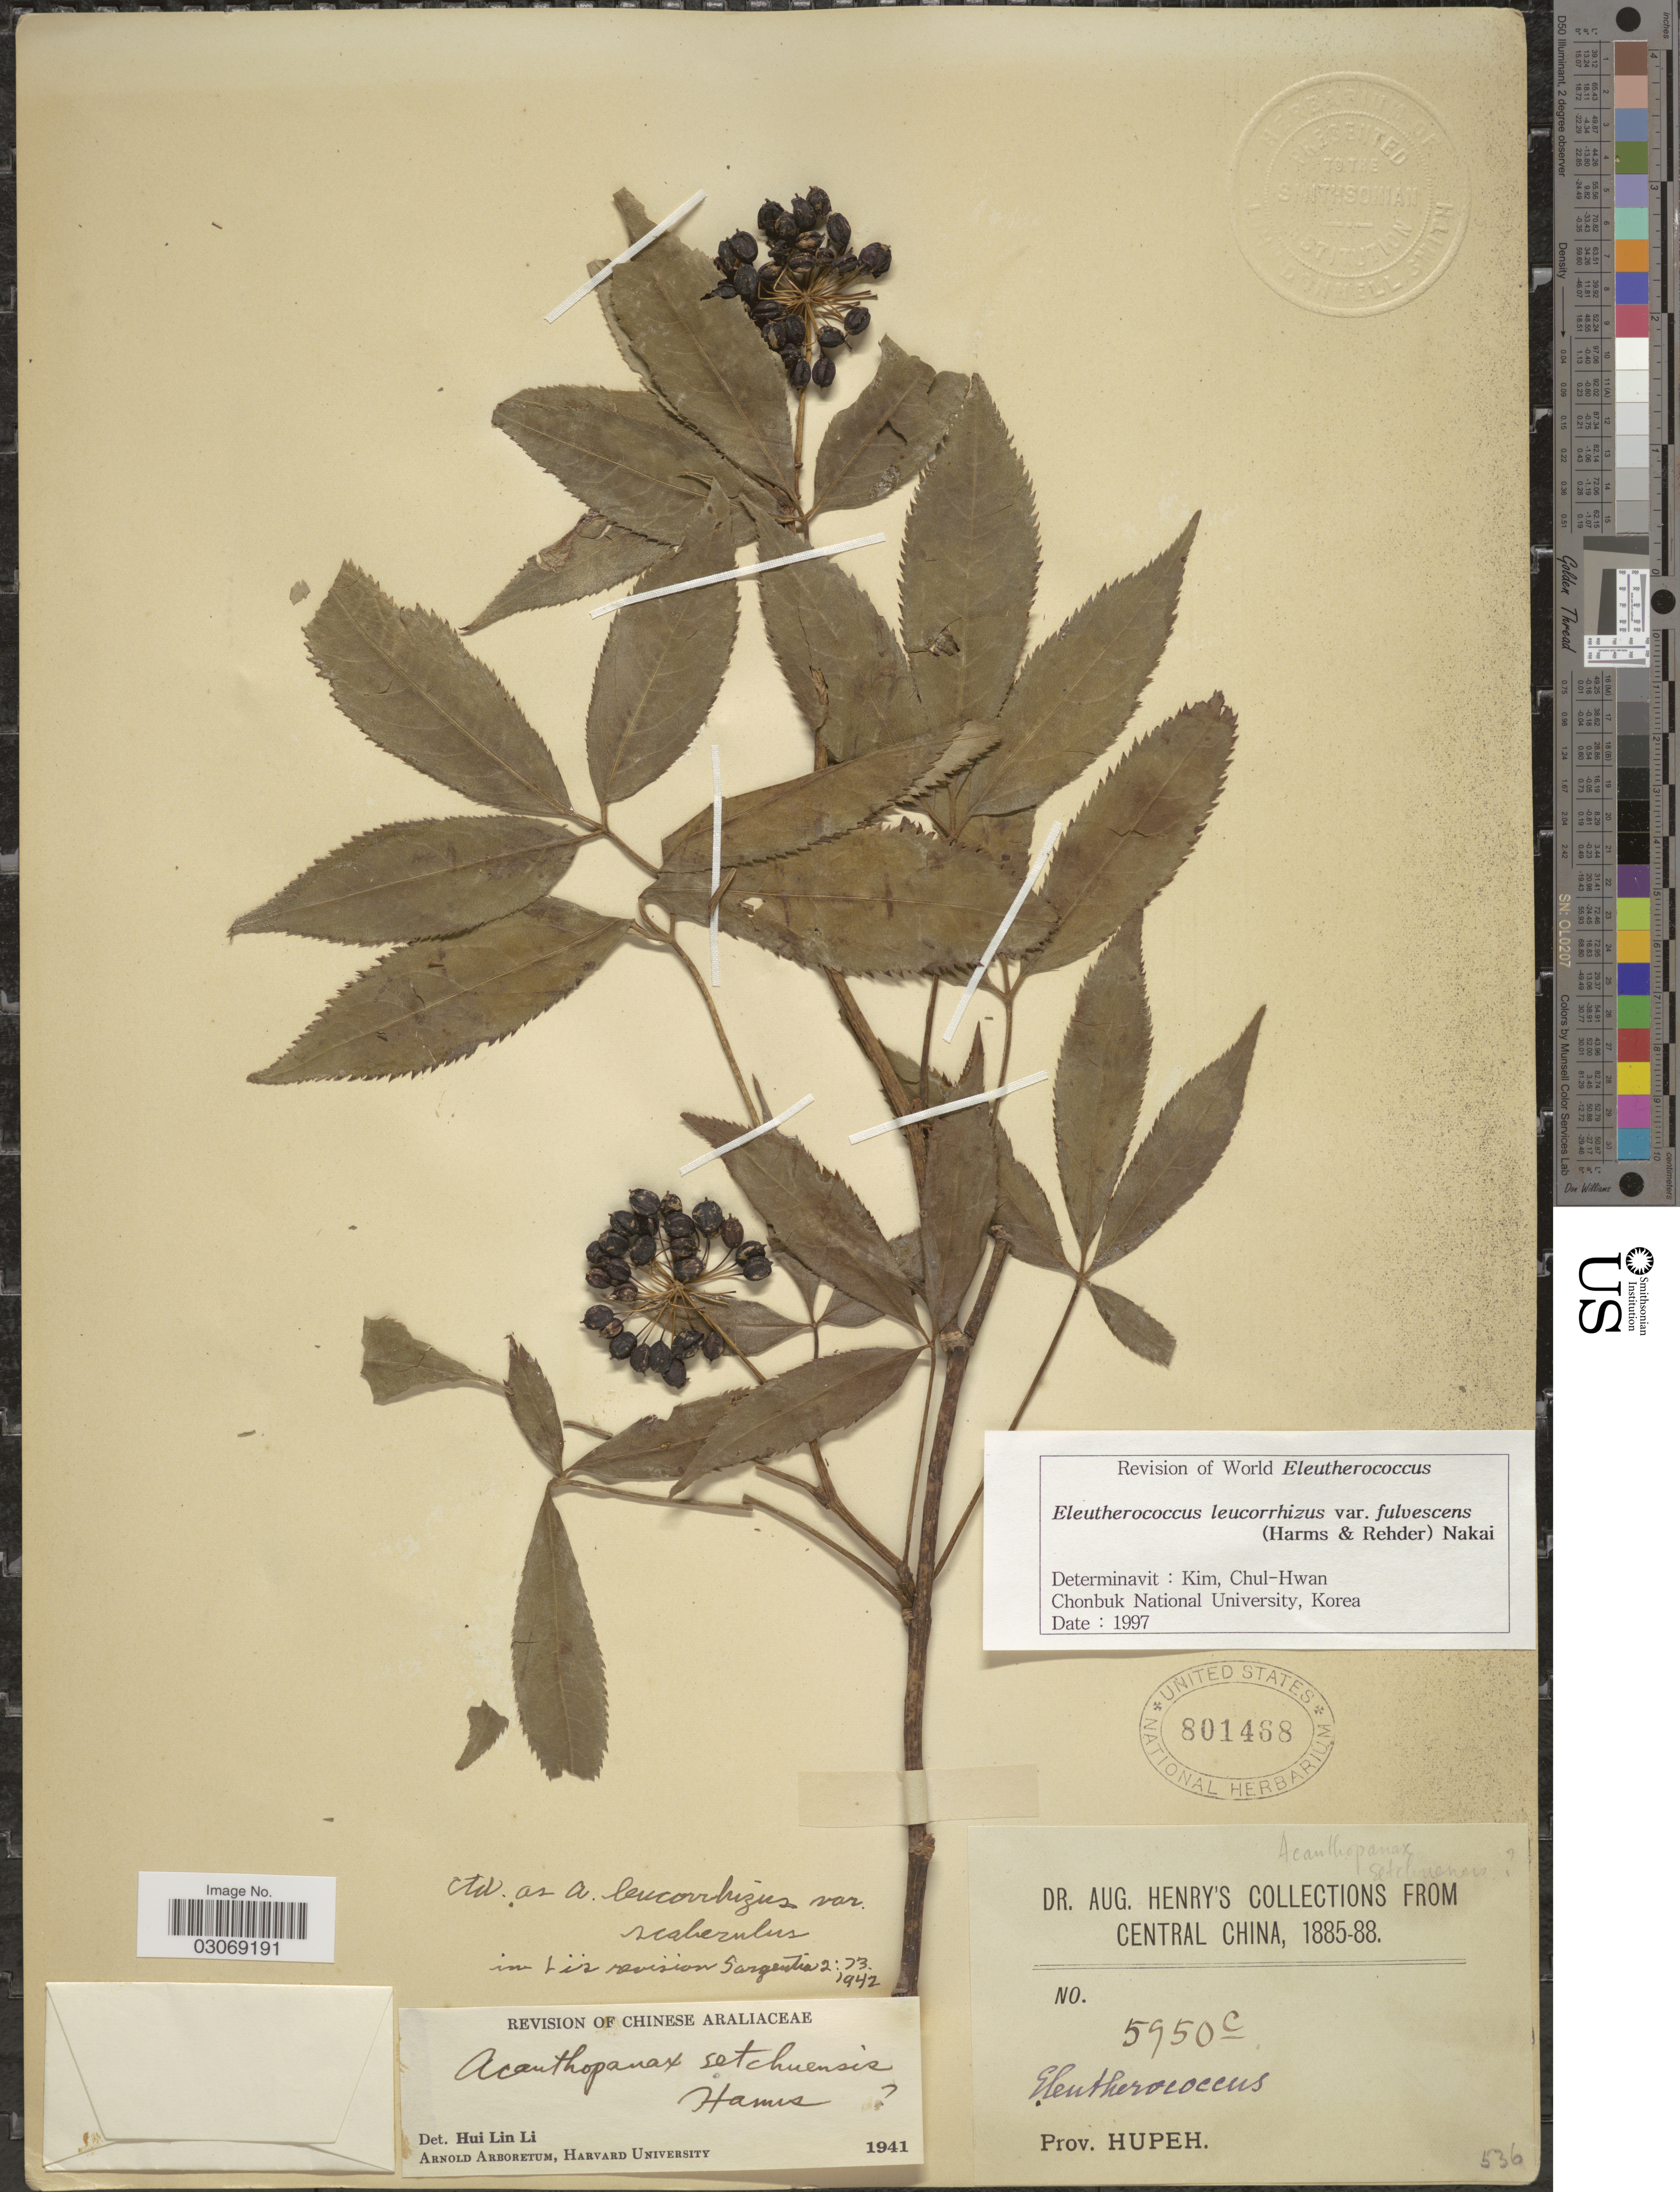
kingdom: Plantae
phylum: Tracheophyta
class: Magnoliopsida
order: Apiales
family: Araliaceae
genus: Eleutherococcus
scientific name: Eleutherococcus leucorrhizus var. fulvescens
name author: (Harms & Rehder) Nakai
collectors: A. Henry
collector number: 5950 C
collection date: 1885/1888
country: China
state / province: Hubei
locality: Central China. Hupeh.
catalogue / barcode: US 801468